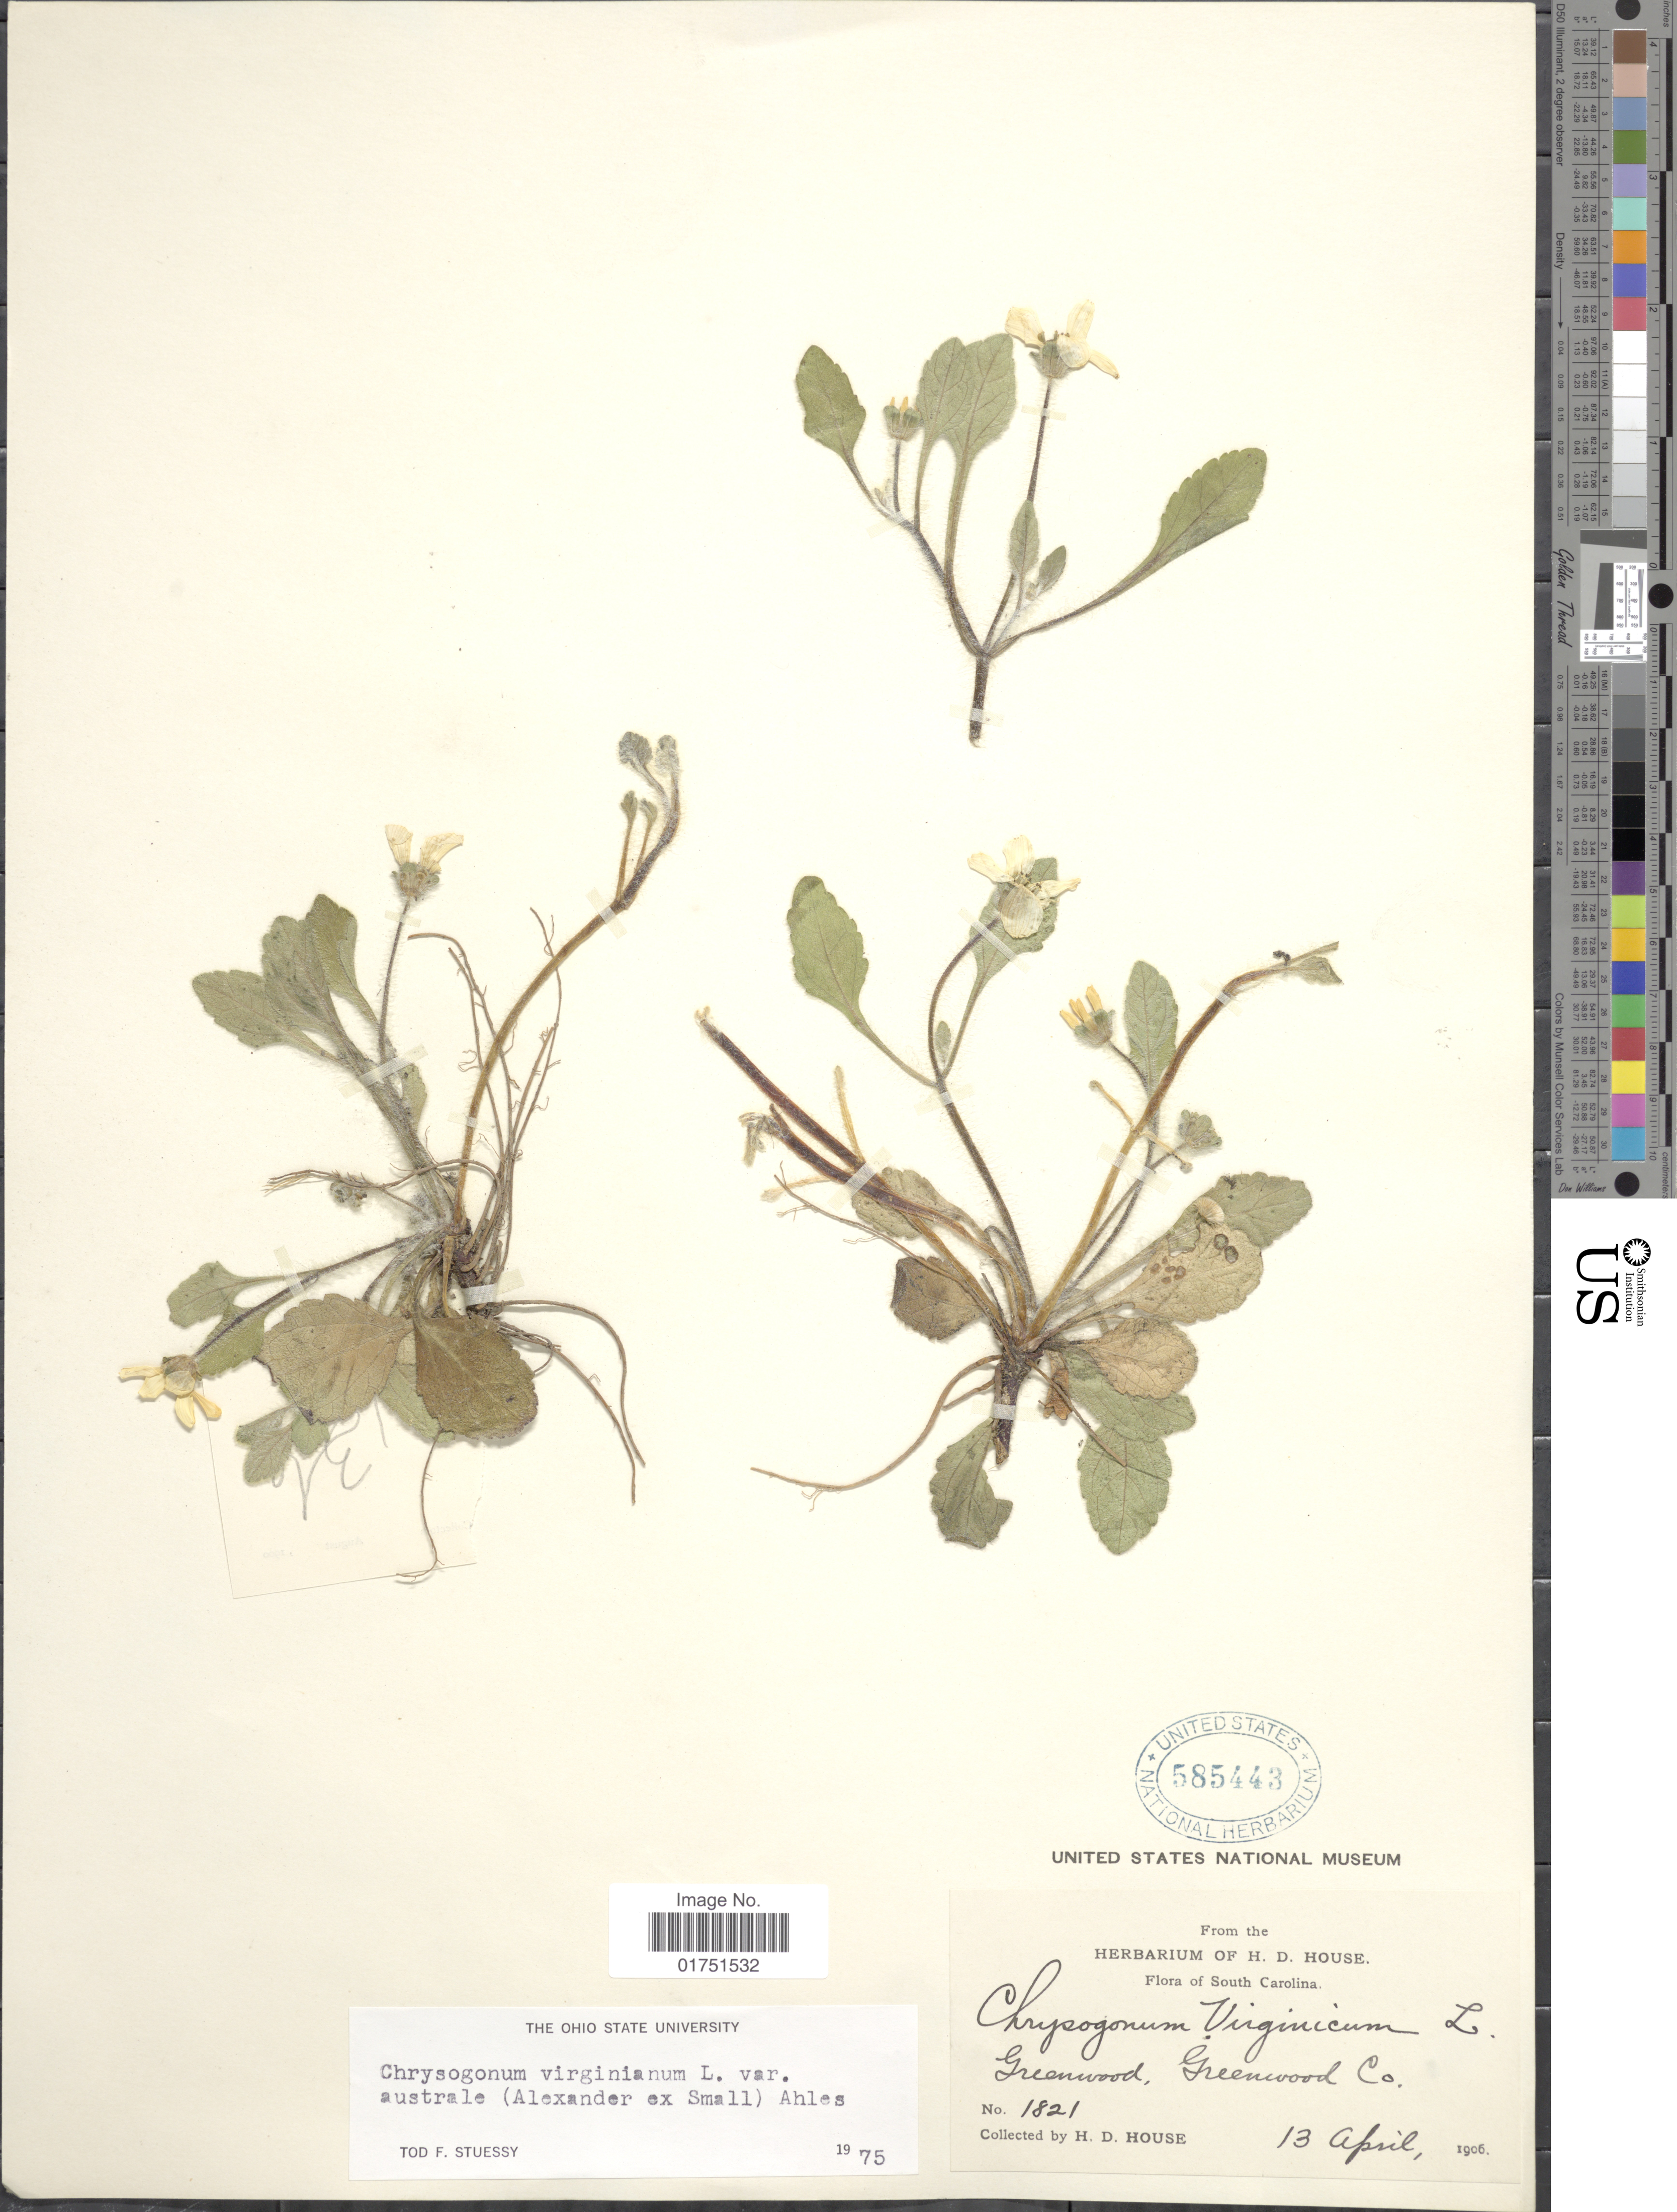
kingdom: Plantae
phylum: Tracheophyta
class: Magnoliopsida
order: Asterales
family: Asteraceae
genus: Chrysogonum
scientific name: Chrysogonum virginianum var. australe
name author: (Alexander ex Small) Ahles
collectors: H. D. House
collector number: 1821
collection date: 1906-04-13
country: United States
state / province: South Carolina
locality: Greenwood, Greenwood Co.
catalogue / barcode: US 585443